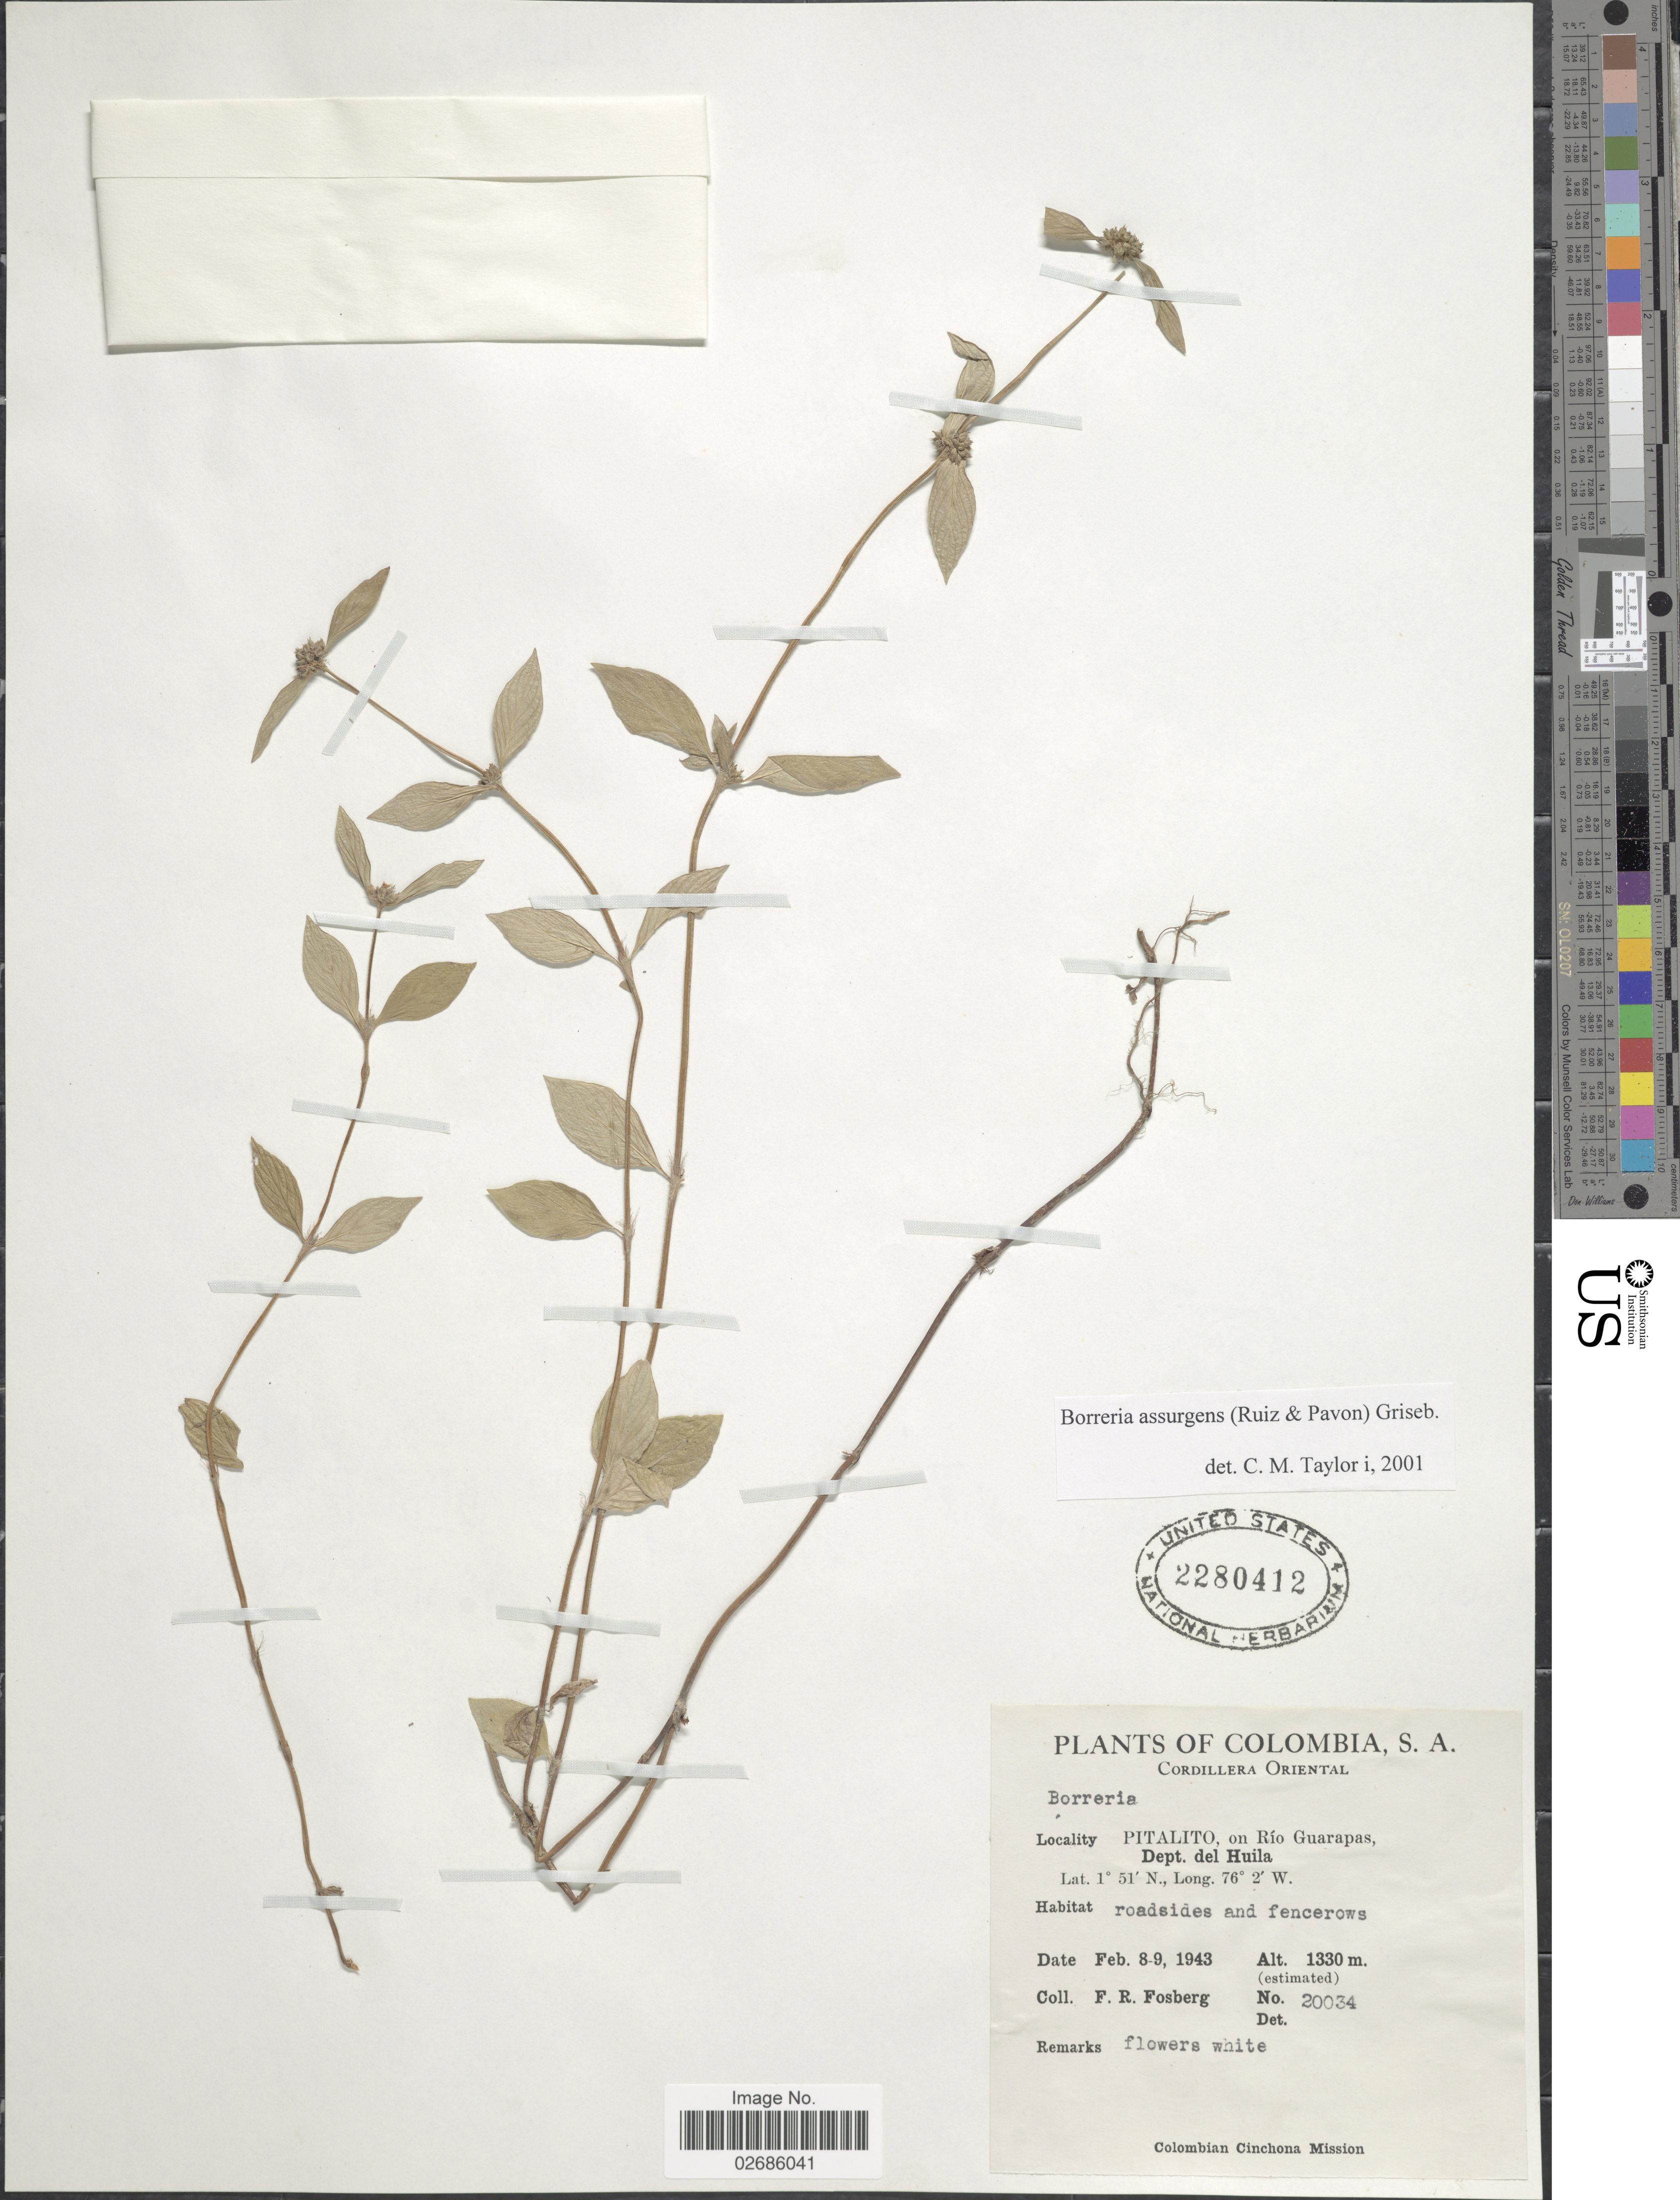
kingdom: Plantae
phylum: Tracheophyta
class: Magnoliopsida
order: Gentianales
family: Rubiaceae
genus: Borreria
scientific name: Borreria assurgens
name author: (Ruiz & Pav.) Griseb.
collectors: F. R. Fosberg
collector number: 20034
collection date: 1943-02-08/1943-02-09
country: Colombia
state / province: Huila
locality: Cordillera Oriental. Pitalito, on Río Guarapas, Dept. del Huila.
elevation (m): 1330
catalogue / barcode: US 2280412